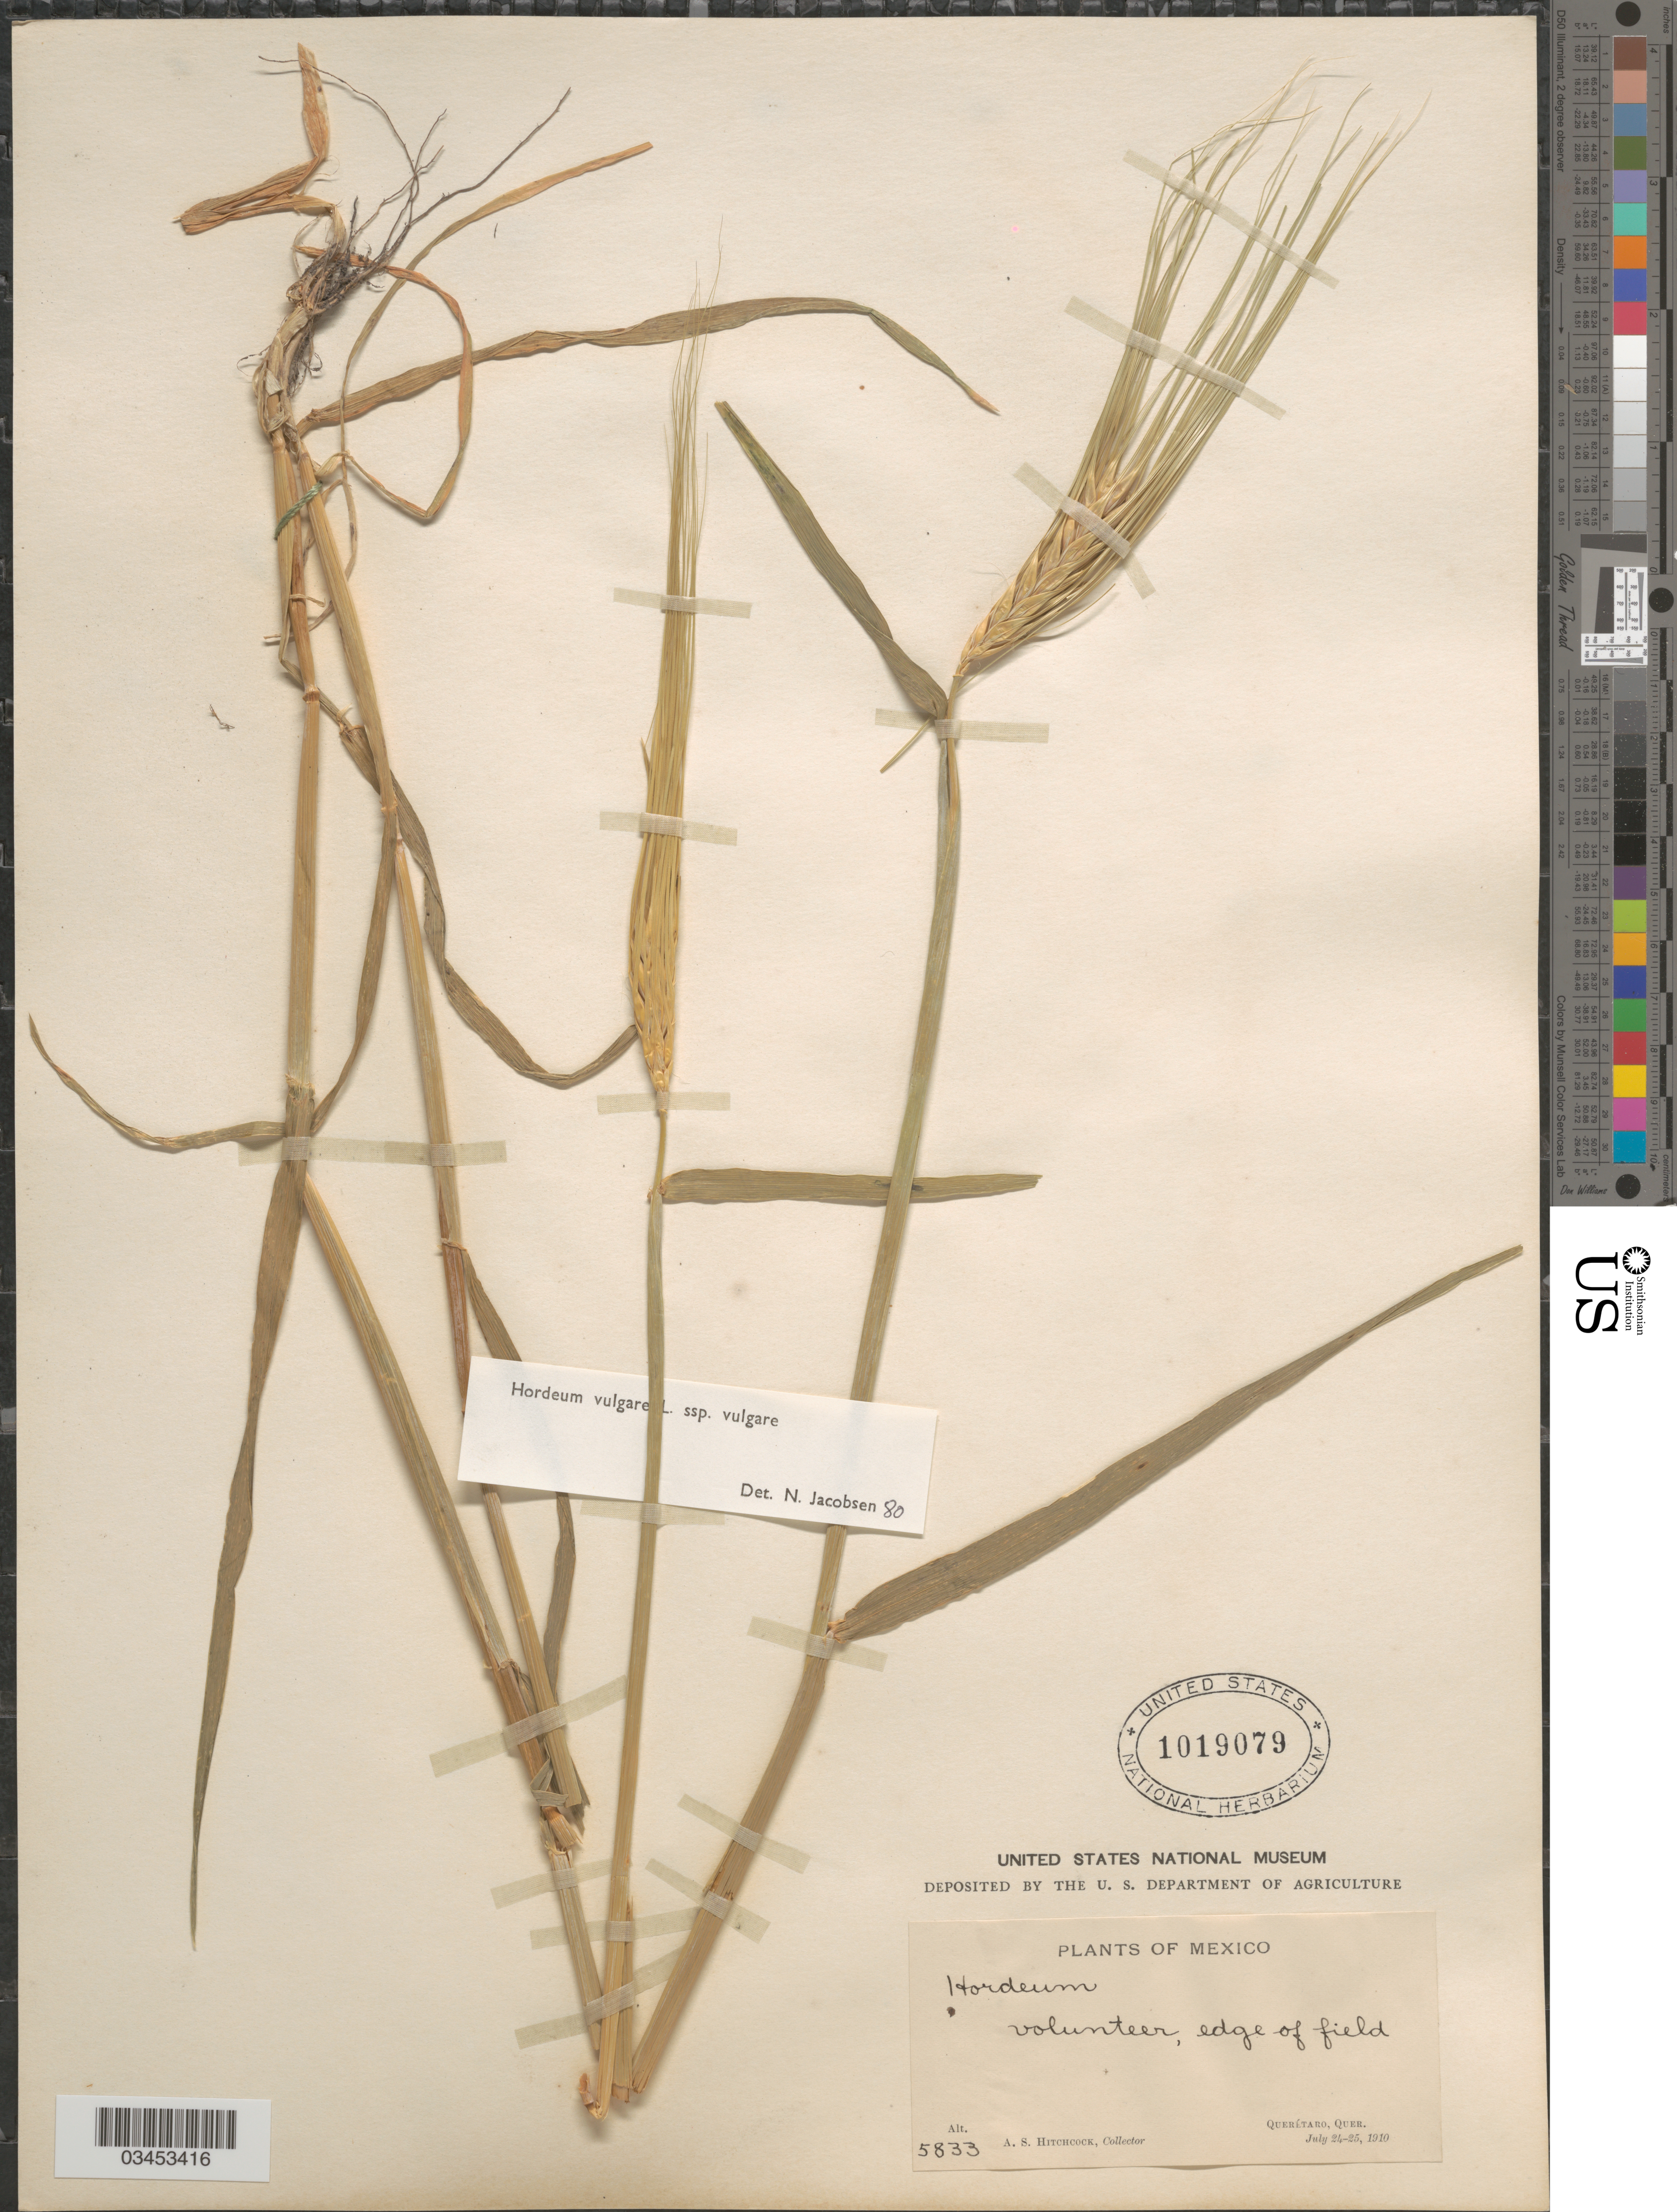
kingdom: Plantae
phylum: Tracheophyta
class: Liliopsida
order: Poales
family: Poaceae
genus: Hordeum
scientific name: Hordeum sp.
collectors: A. S. Hitchcock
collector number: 5833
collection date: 1910-07-24/1910-07-25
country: Mexico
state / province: Querétaro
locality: Querétaro, Quer.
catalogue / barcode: US 1019079